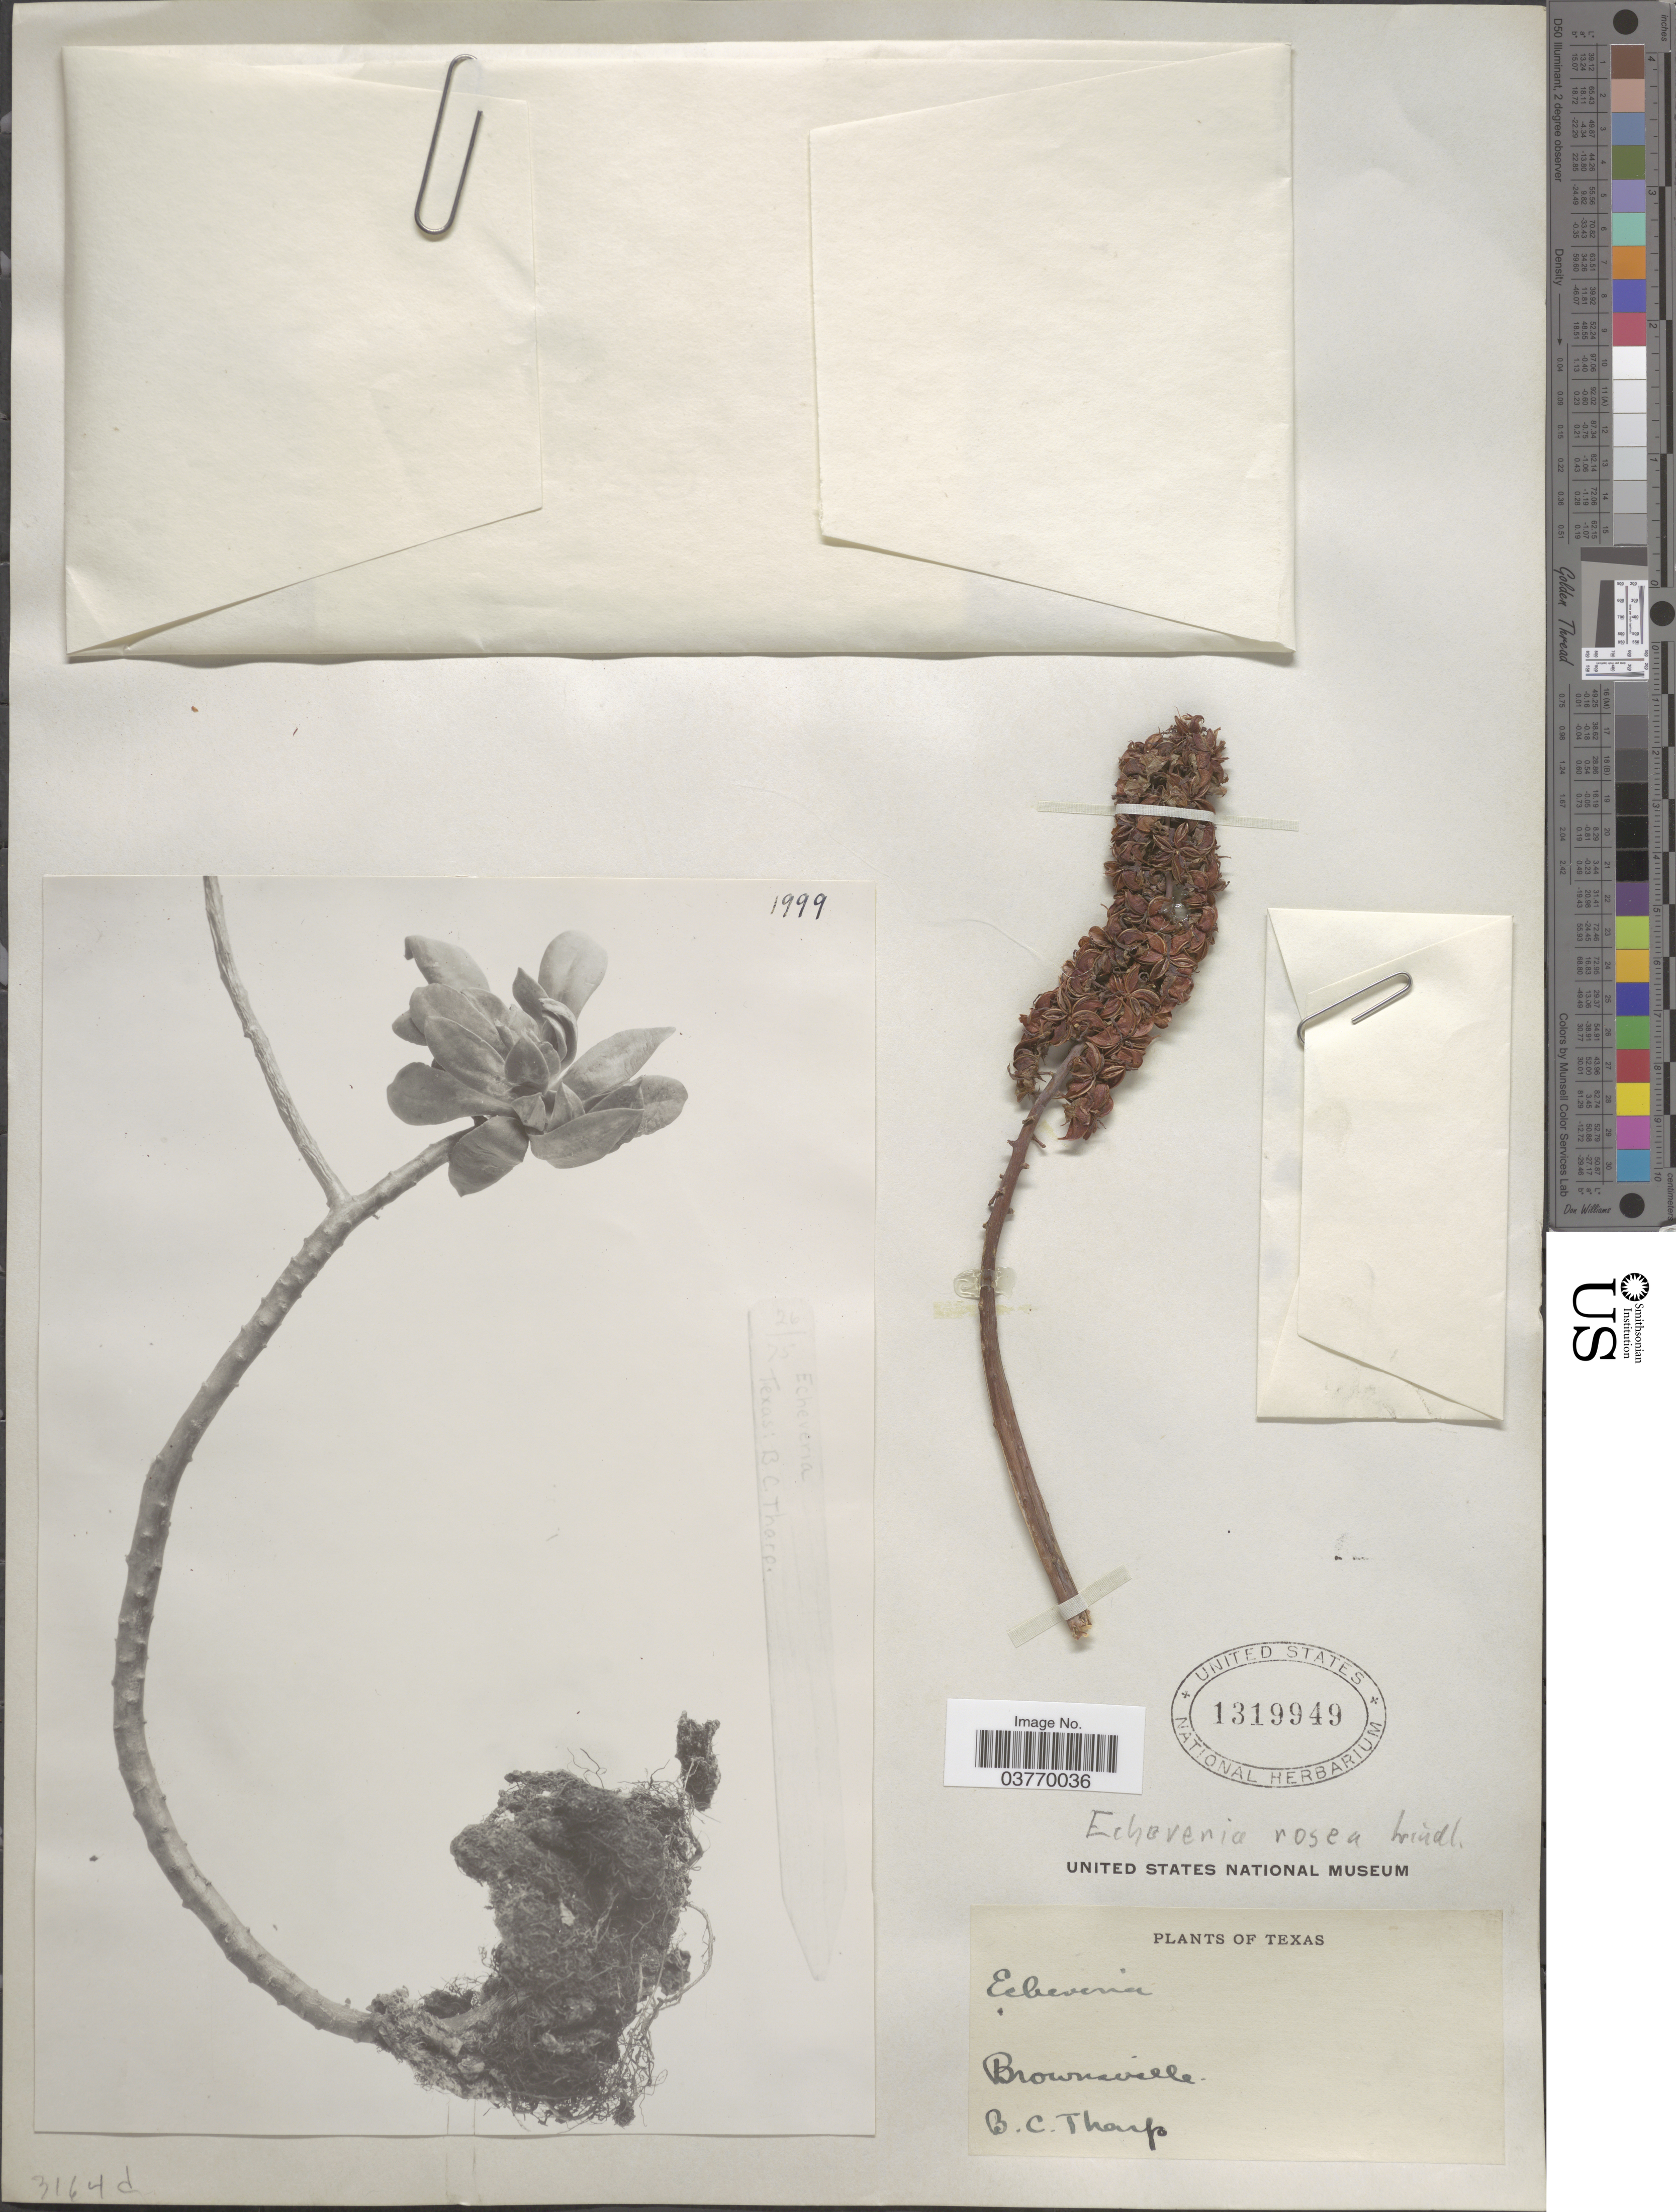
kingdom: Plantae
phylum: Tracheophyta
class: Magnoliopsida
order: Saxifragales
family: Crassulaceae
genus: Echeveria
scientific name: Echeveria rosea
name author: Lindl.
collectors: B. C. Tharp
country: United States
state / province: Texas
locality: Browsnville.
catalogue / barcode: US 1319949